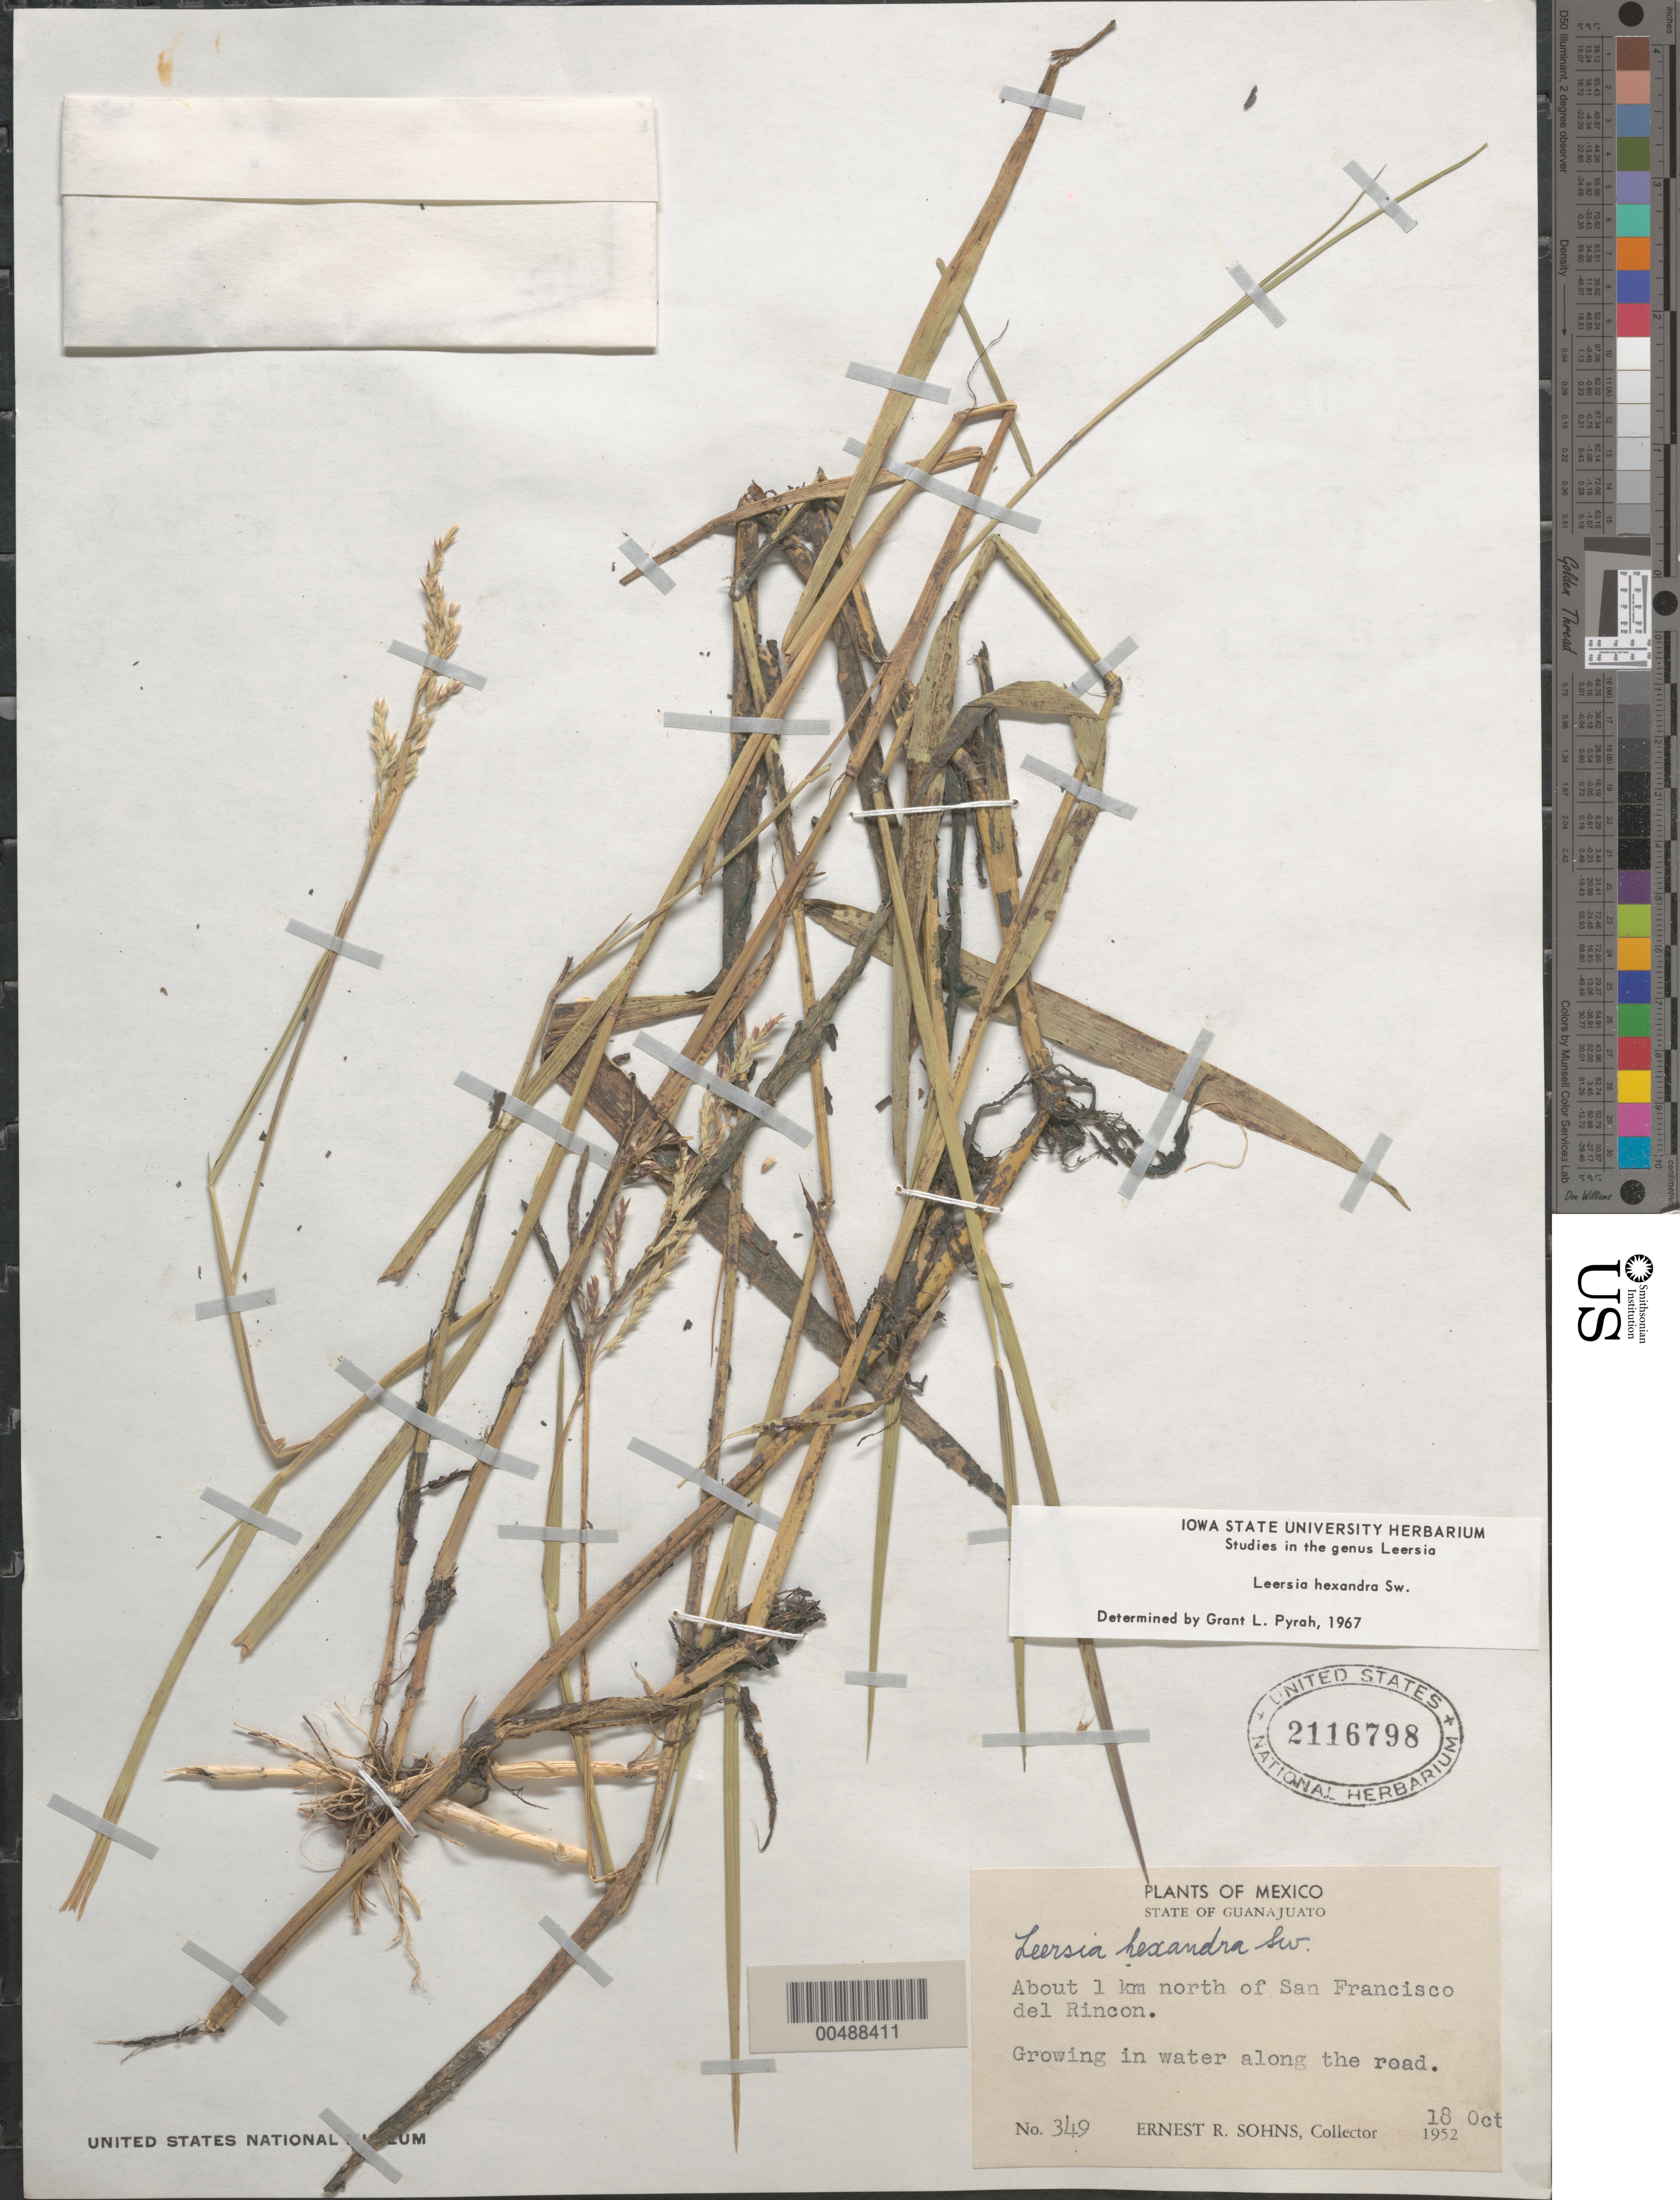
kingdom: Plantae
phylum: Tracheophyta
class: Liliopsida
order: Poales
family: Poaceae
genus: Leersia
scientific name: Leersia hexandra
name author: Sw.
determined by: Pyrah, G. L.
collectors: E. R. Sohns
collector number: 349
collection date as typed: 18 Oct 1952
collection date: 1952-10-18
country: Mexico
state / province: Guanajuato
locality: About 1 km N of San Francisco del Rincon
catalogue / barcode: US 2116798